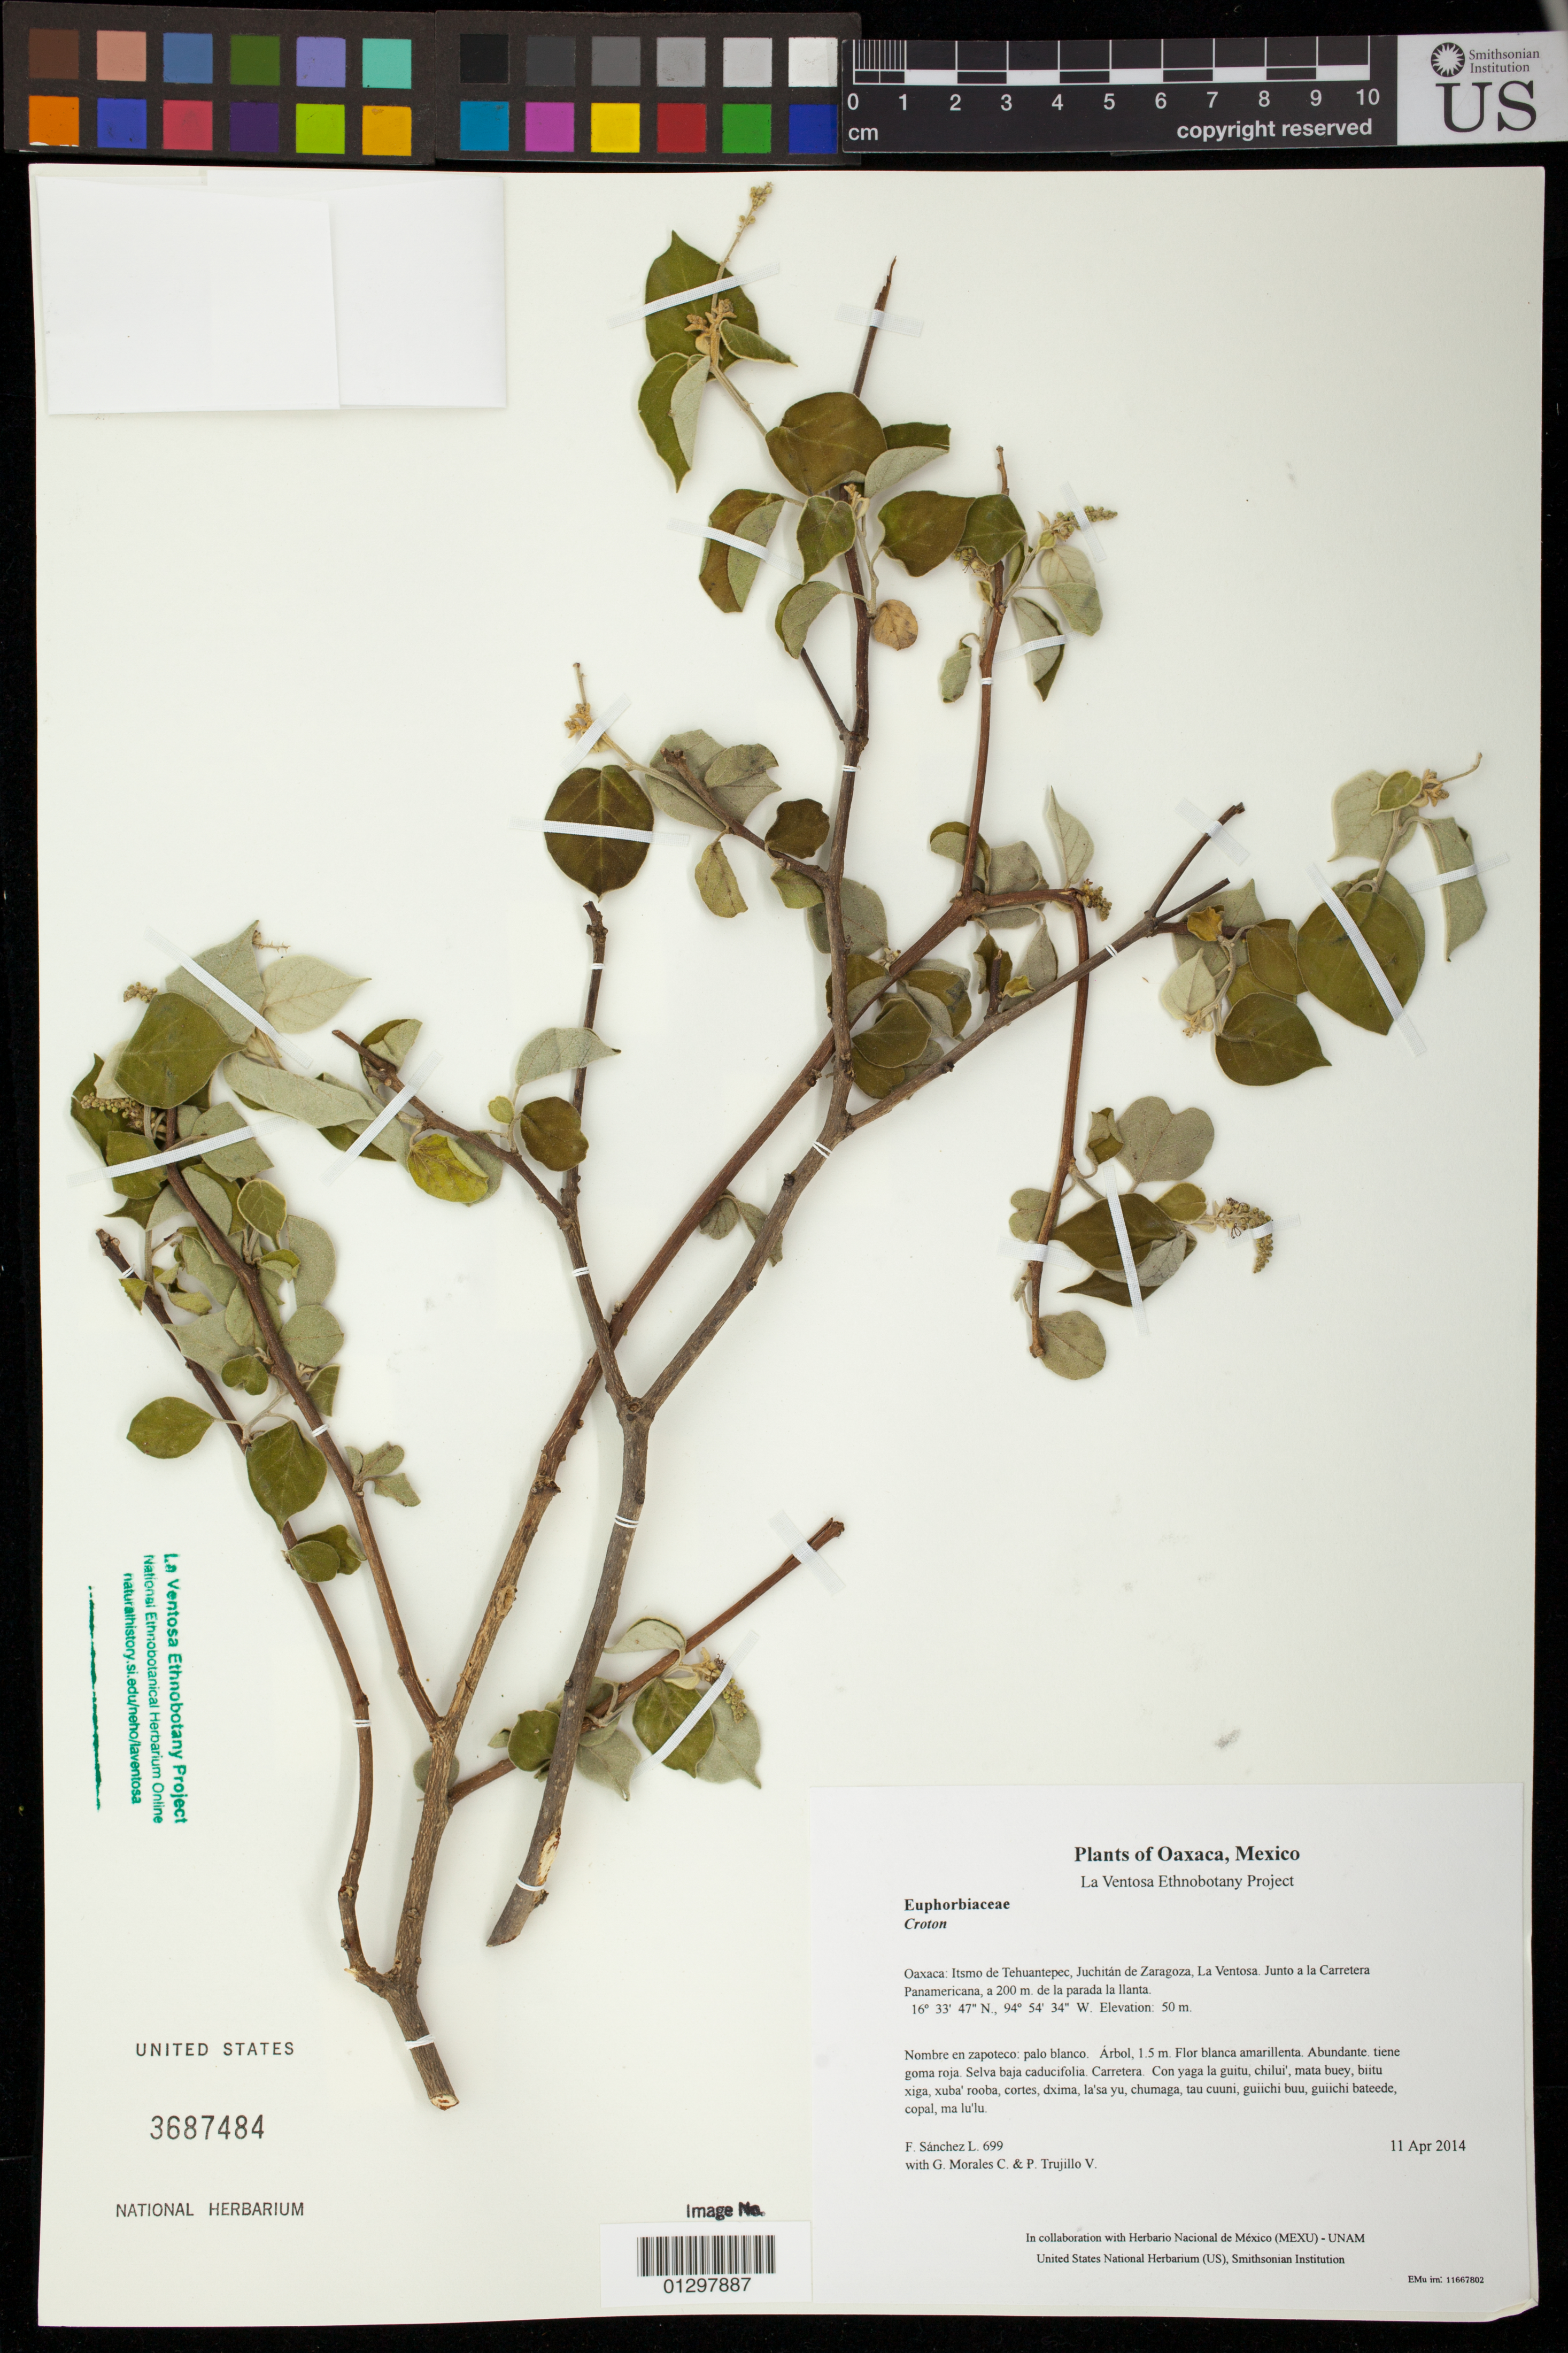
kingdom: Plantae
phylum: Tracheophyta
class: Magnoliopsida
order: Malpighiales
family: Euphorbiaceae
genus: Croton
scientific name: Croton mazapensis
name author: Lundell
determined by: Berry, P. E.; Van Ee, B. W.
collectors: F. Sánchez L., G. Morales C. & P. Trujillo V.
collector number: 699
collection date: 2014-04-11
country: Mexico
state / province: Oaxaca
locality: Itsmo de Tehuantepec, Juchitán de Zaragoza, La Ventosa. Junto a la Carretera Panamericana, a 200 m. de la parada la llanta.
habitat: Selva baja caducifolia. Carretera.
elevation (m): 50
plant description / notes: JEBOT, MEXU, SERO, US; Yaga. 1.5 m. Guie' naquichi' naguchi ga. Stale.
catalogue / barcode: US 3687484